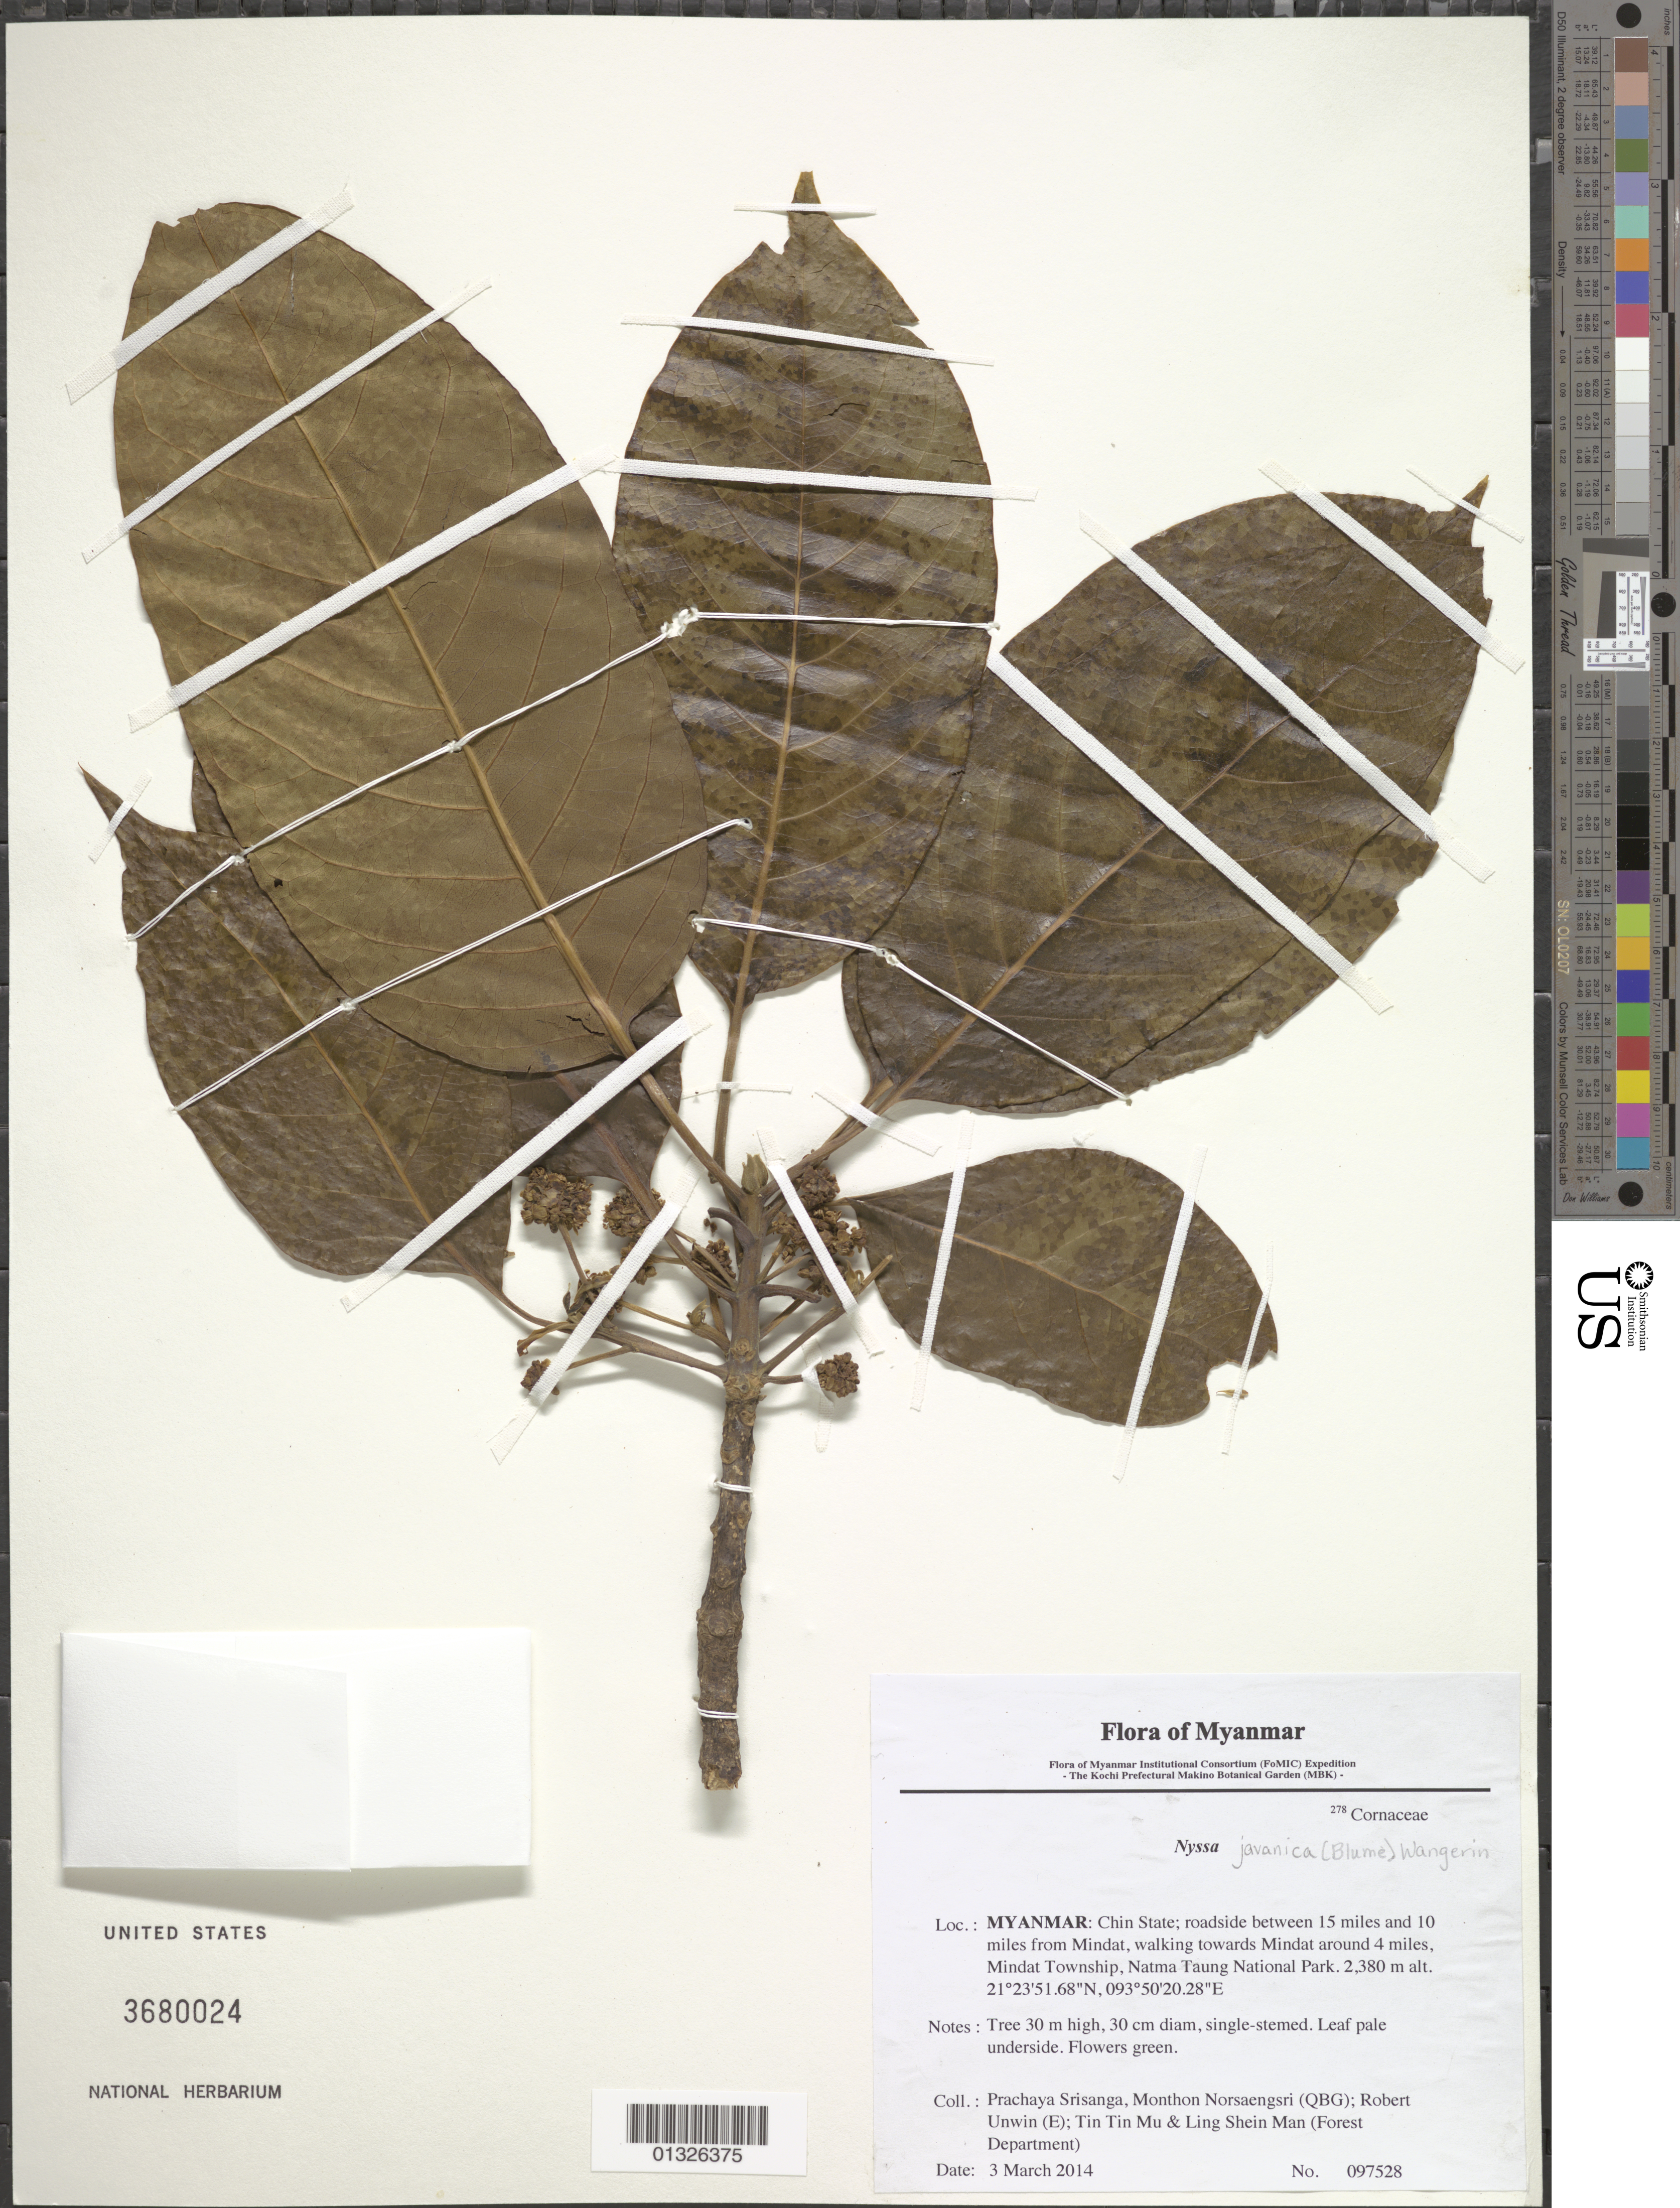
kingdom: Plantae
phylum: Tracheophyta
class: Magnoliopsida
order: Cornales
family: Nyssaceae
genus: Nyssa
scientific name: Nyssa javanica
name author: (Blume) Wangerin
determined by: Fujikawa, Kazumi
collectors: P. Srisanga, M. Norsaengsri, R. Unwin, Tin Tin Mu & Ling Shein Man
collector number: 97528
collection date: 2014-03-03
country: Myanmar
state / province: Chin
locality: Roadside between 15 miles and 10 miles from Mindat, walking towards Mindat around 4 miles, Mindat Township, Natma Taung National Park.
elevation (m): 2380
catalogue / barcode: US 3680024